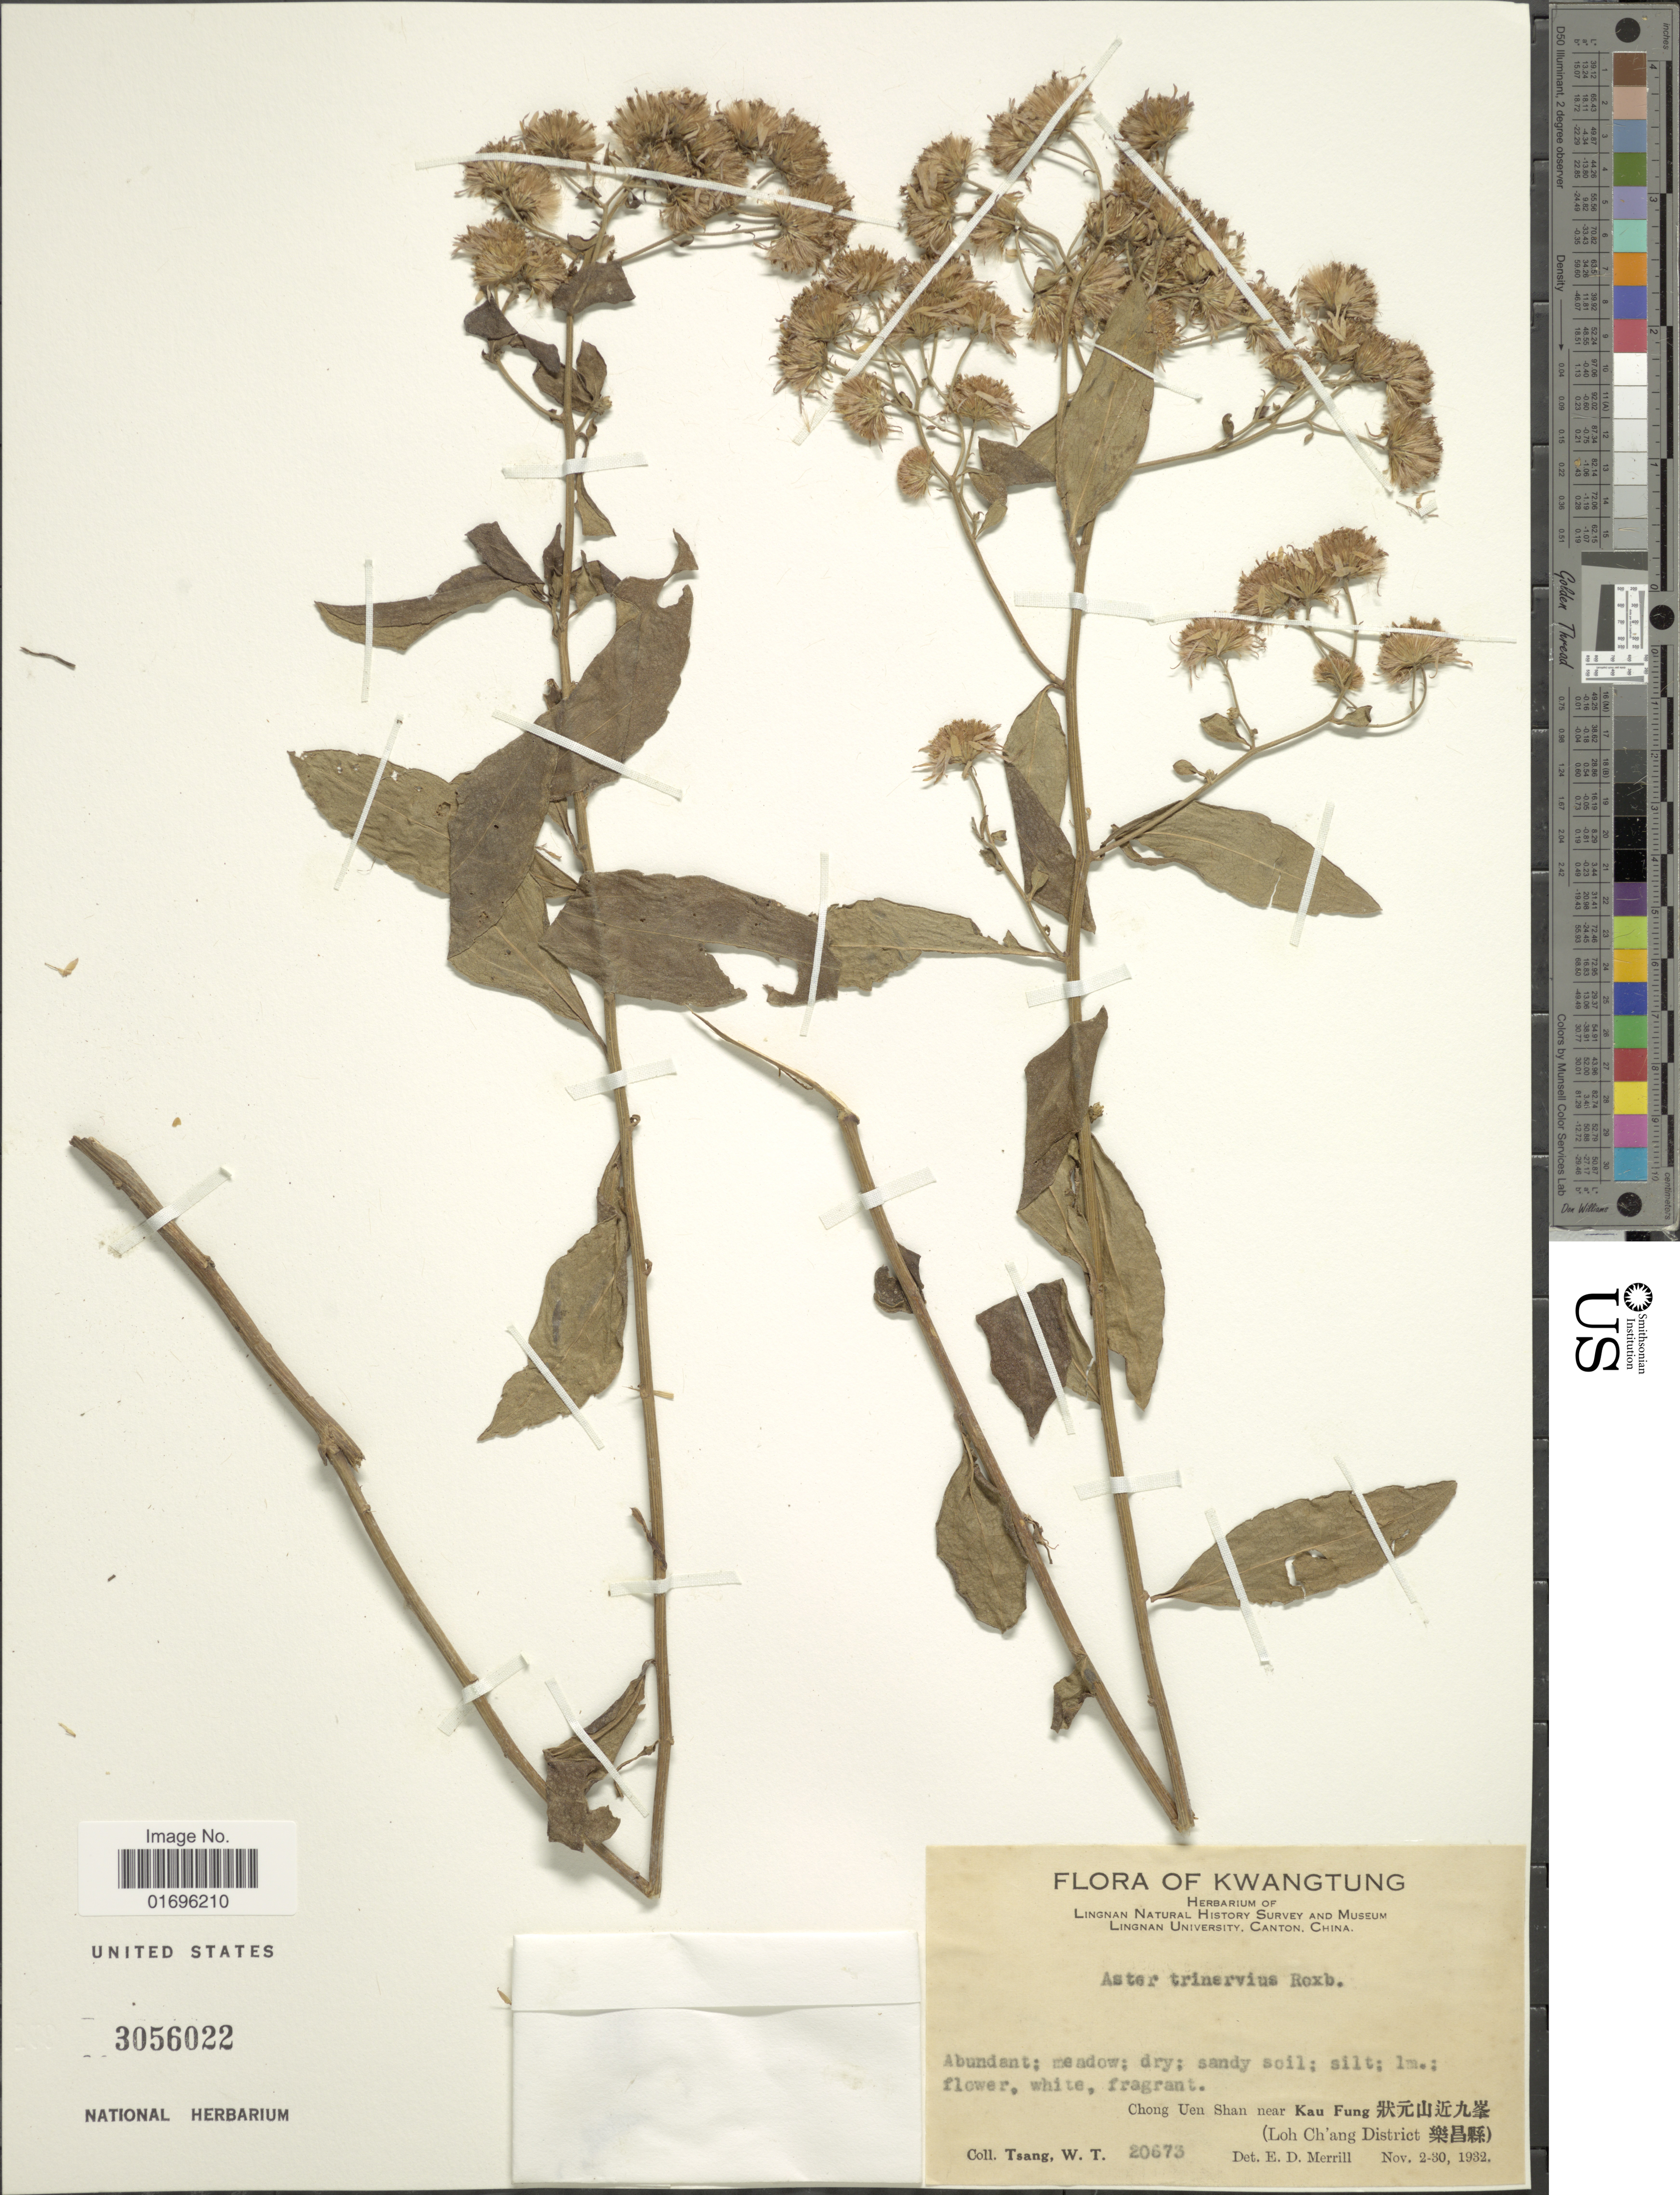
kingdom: Plantae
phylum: Tracheophyta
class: Magnoliopsida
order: Asterales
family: Asteraceae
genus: Aster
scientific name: Aster ageratoides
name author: Turcz.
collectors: W. T. Tsang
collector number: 20673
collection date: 1932-11-02/1932-11-30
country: China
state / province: Guangdong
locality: Kwangtung. Chong Uen Shan near Kau Fung X. (Loh Ch'ang District X).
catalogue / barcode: US 3056022